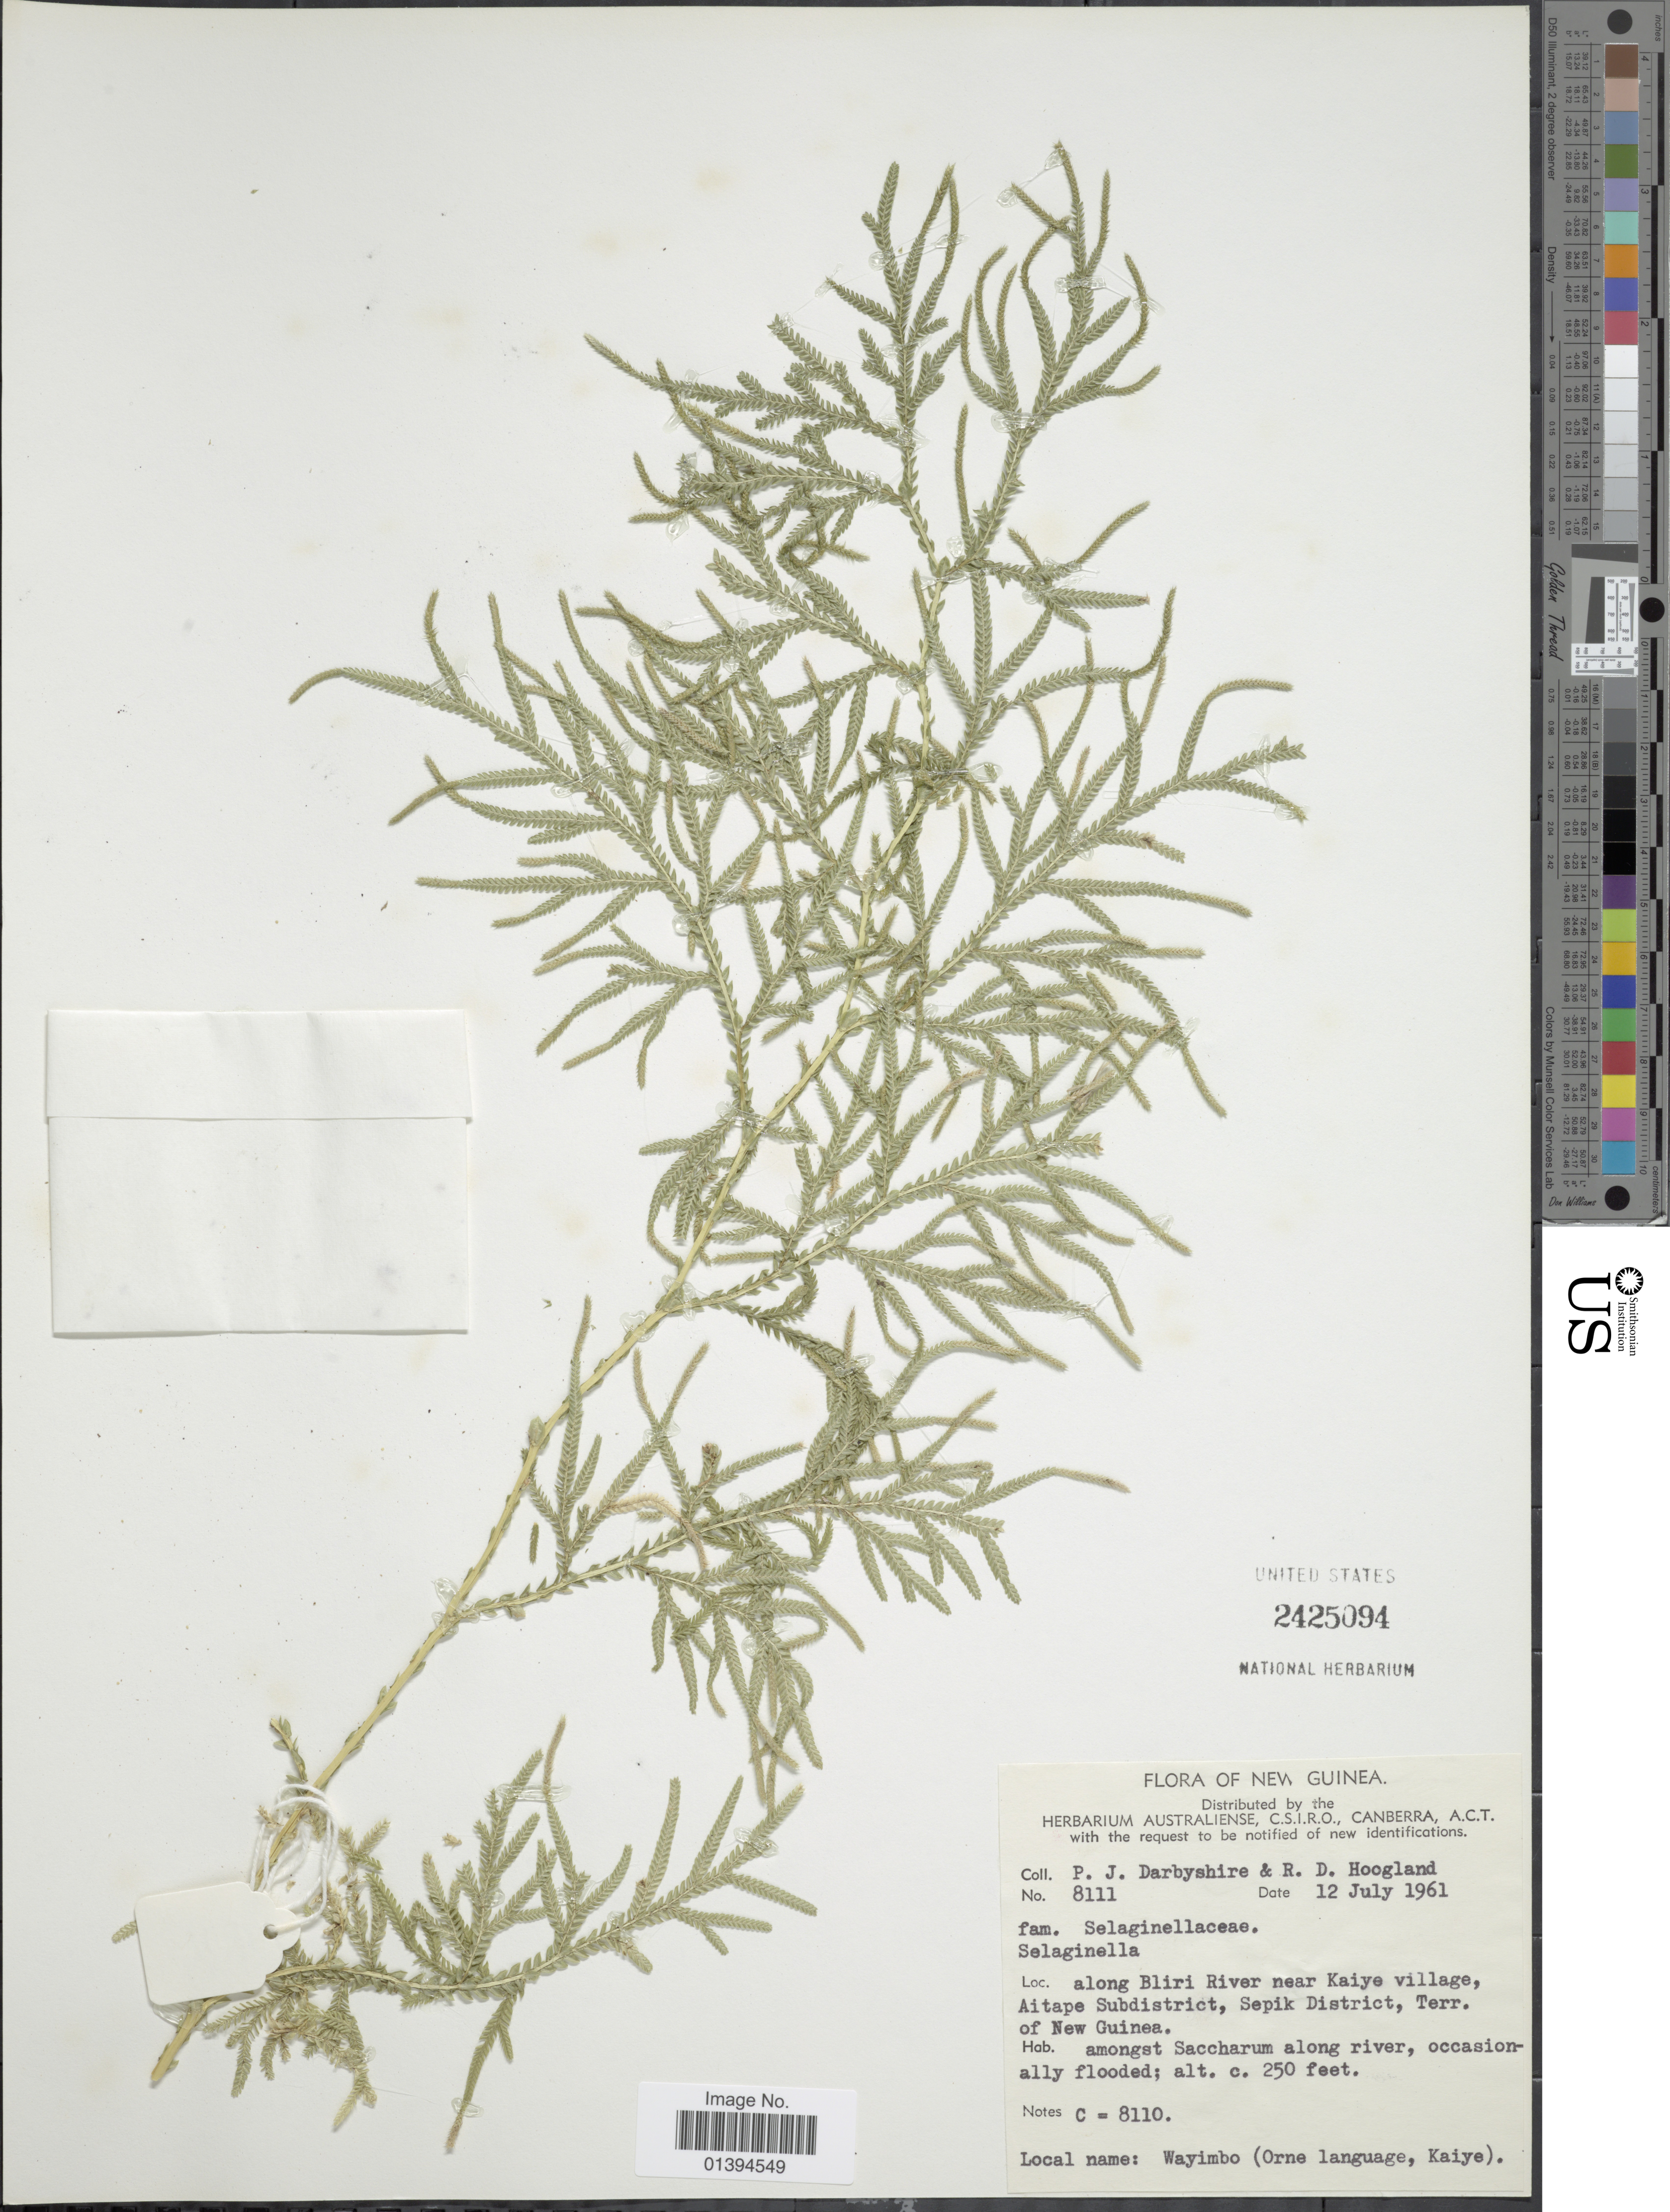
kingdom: Plantae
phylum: Tracheophyta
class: Lycopodiopsida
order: Selaginellales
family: Selaginellaceae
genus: Selaginella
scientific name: Selaginella sp.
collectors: P. Darbyshire & R. D. Hoogland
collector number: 8111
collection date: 1961-07-12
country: Papua New Guinea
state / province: East Sepik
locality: New Guinea, along Bliri River near Kaiye village, Aitape Subdistrict, Sepik District, Terr. of New guinea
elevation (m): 76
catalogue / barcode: US 2425094